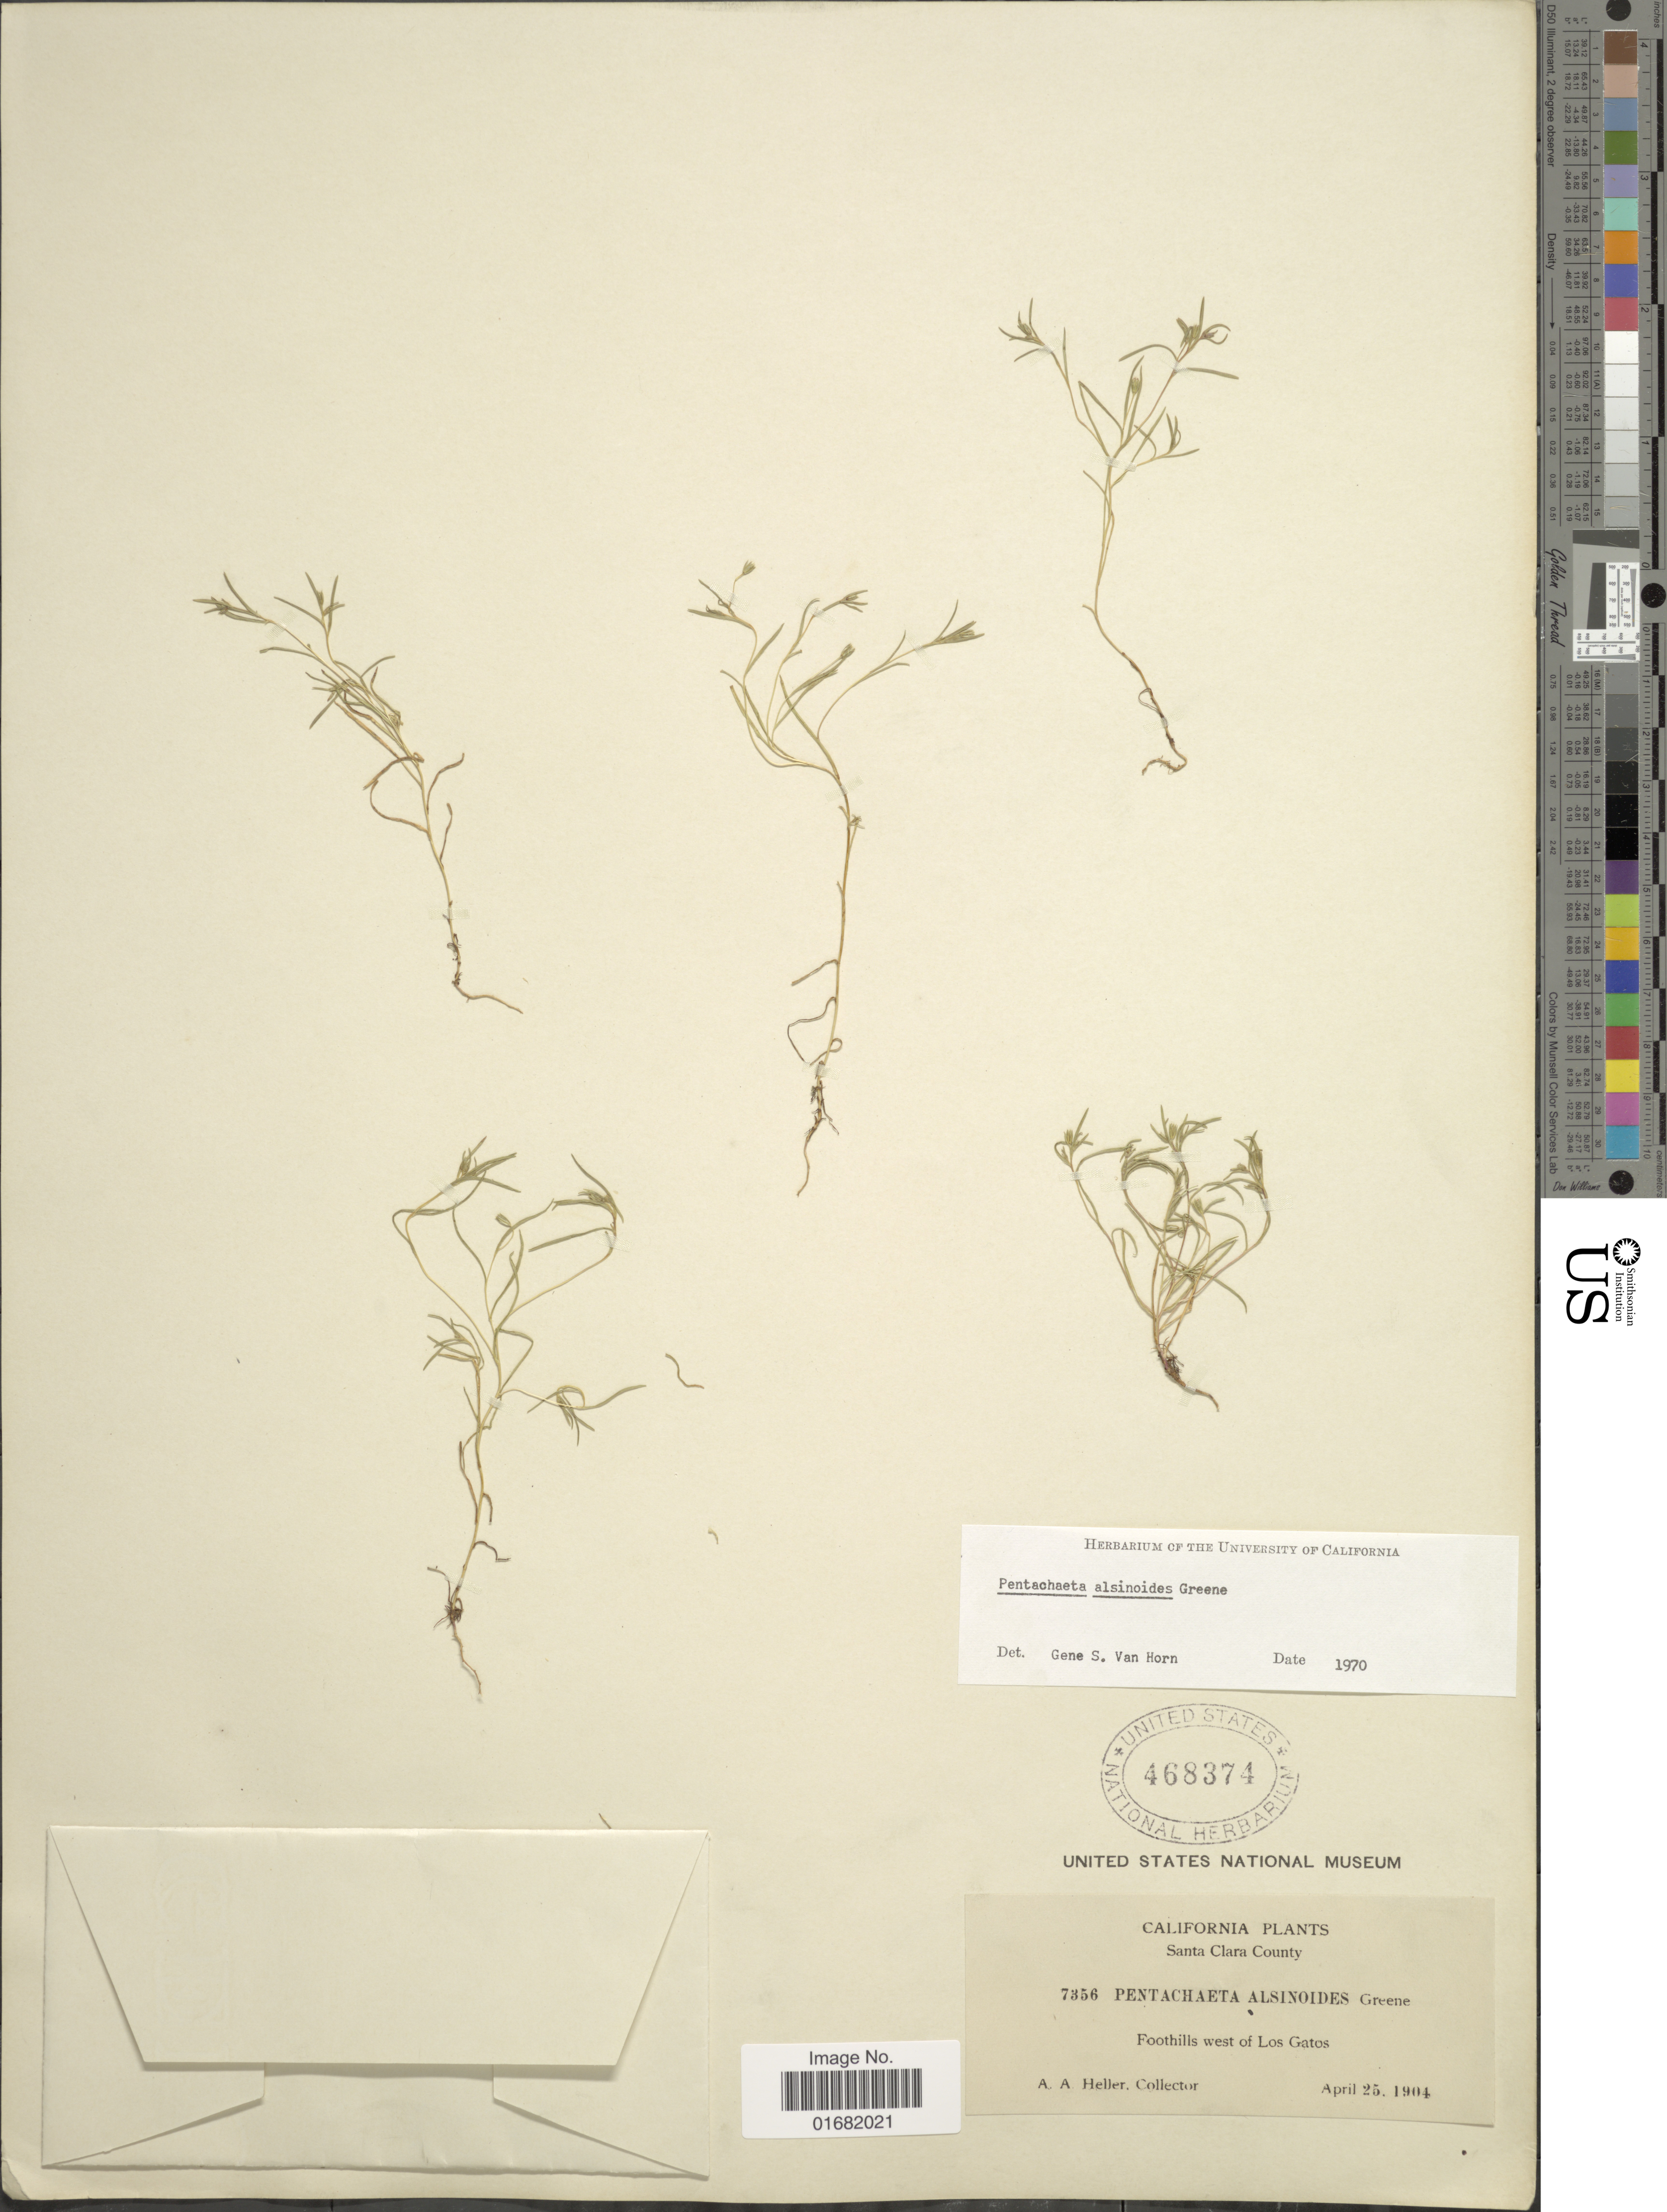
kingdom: Plantae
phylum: Tracheophyta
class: Magnoliopsida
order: Asterales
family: Asteraceae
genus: Pentachaeta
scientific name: Pentachaeta alsinoides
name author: Greene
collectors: A. A. Heller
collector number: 7356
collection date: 1904-04-25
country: United States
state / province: California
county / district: Santa Clara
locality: Santa Clara County. Foothills west of Los Gatos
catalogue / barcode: US 468374